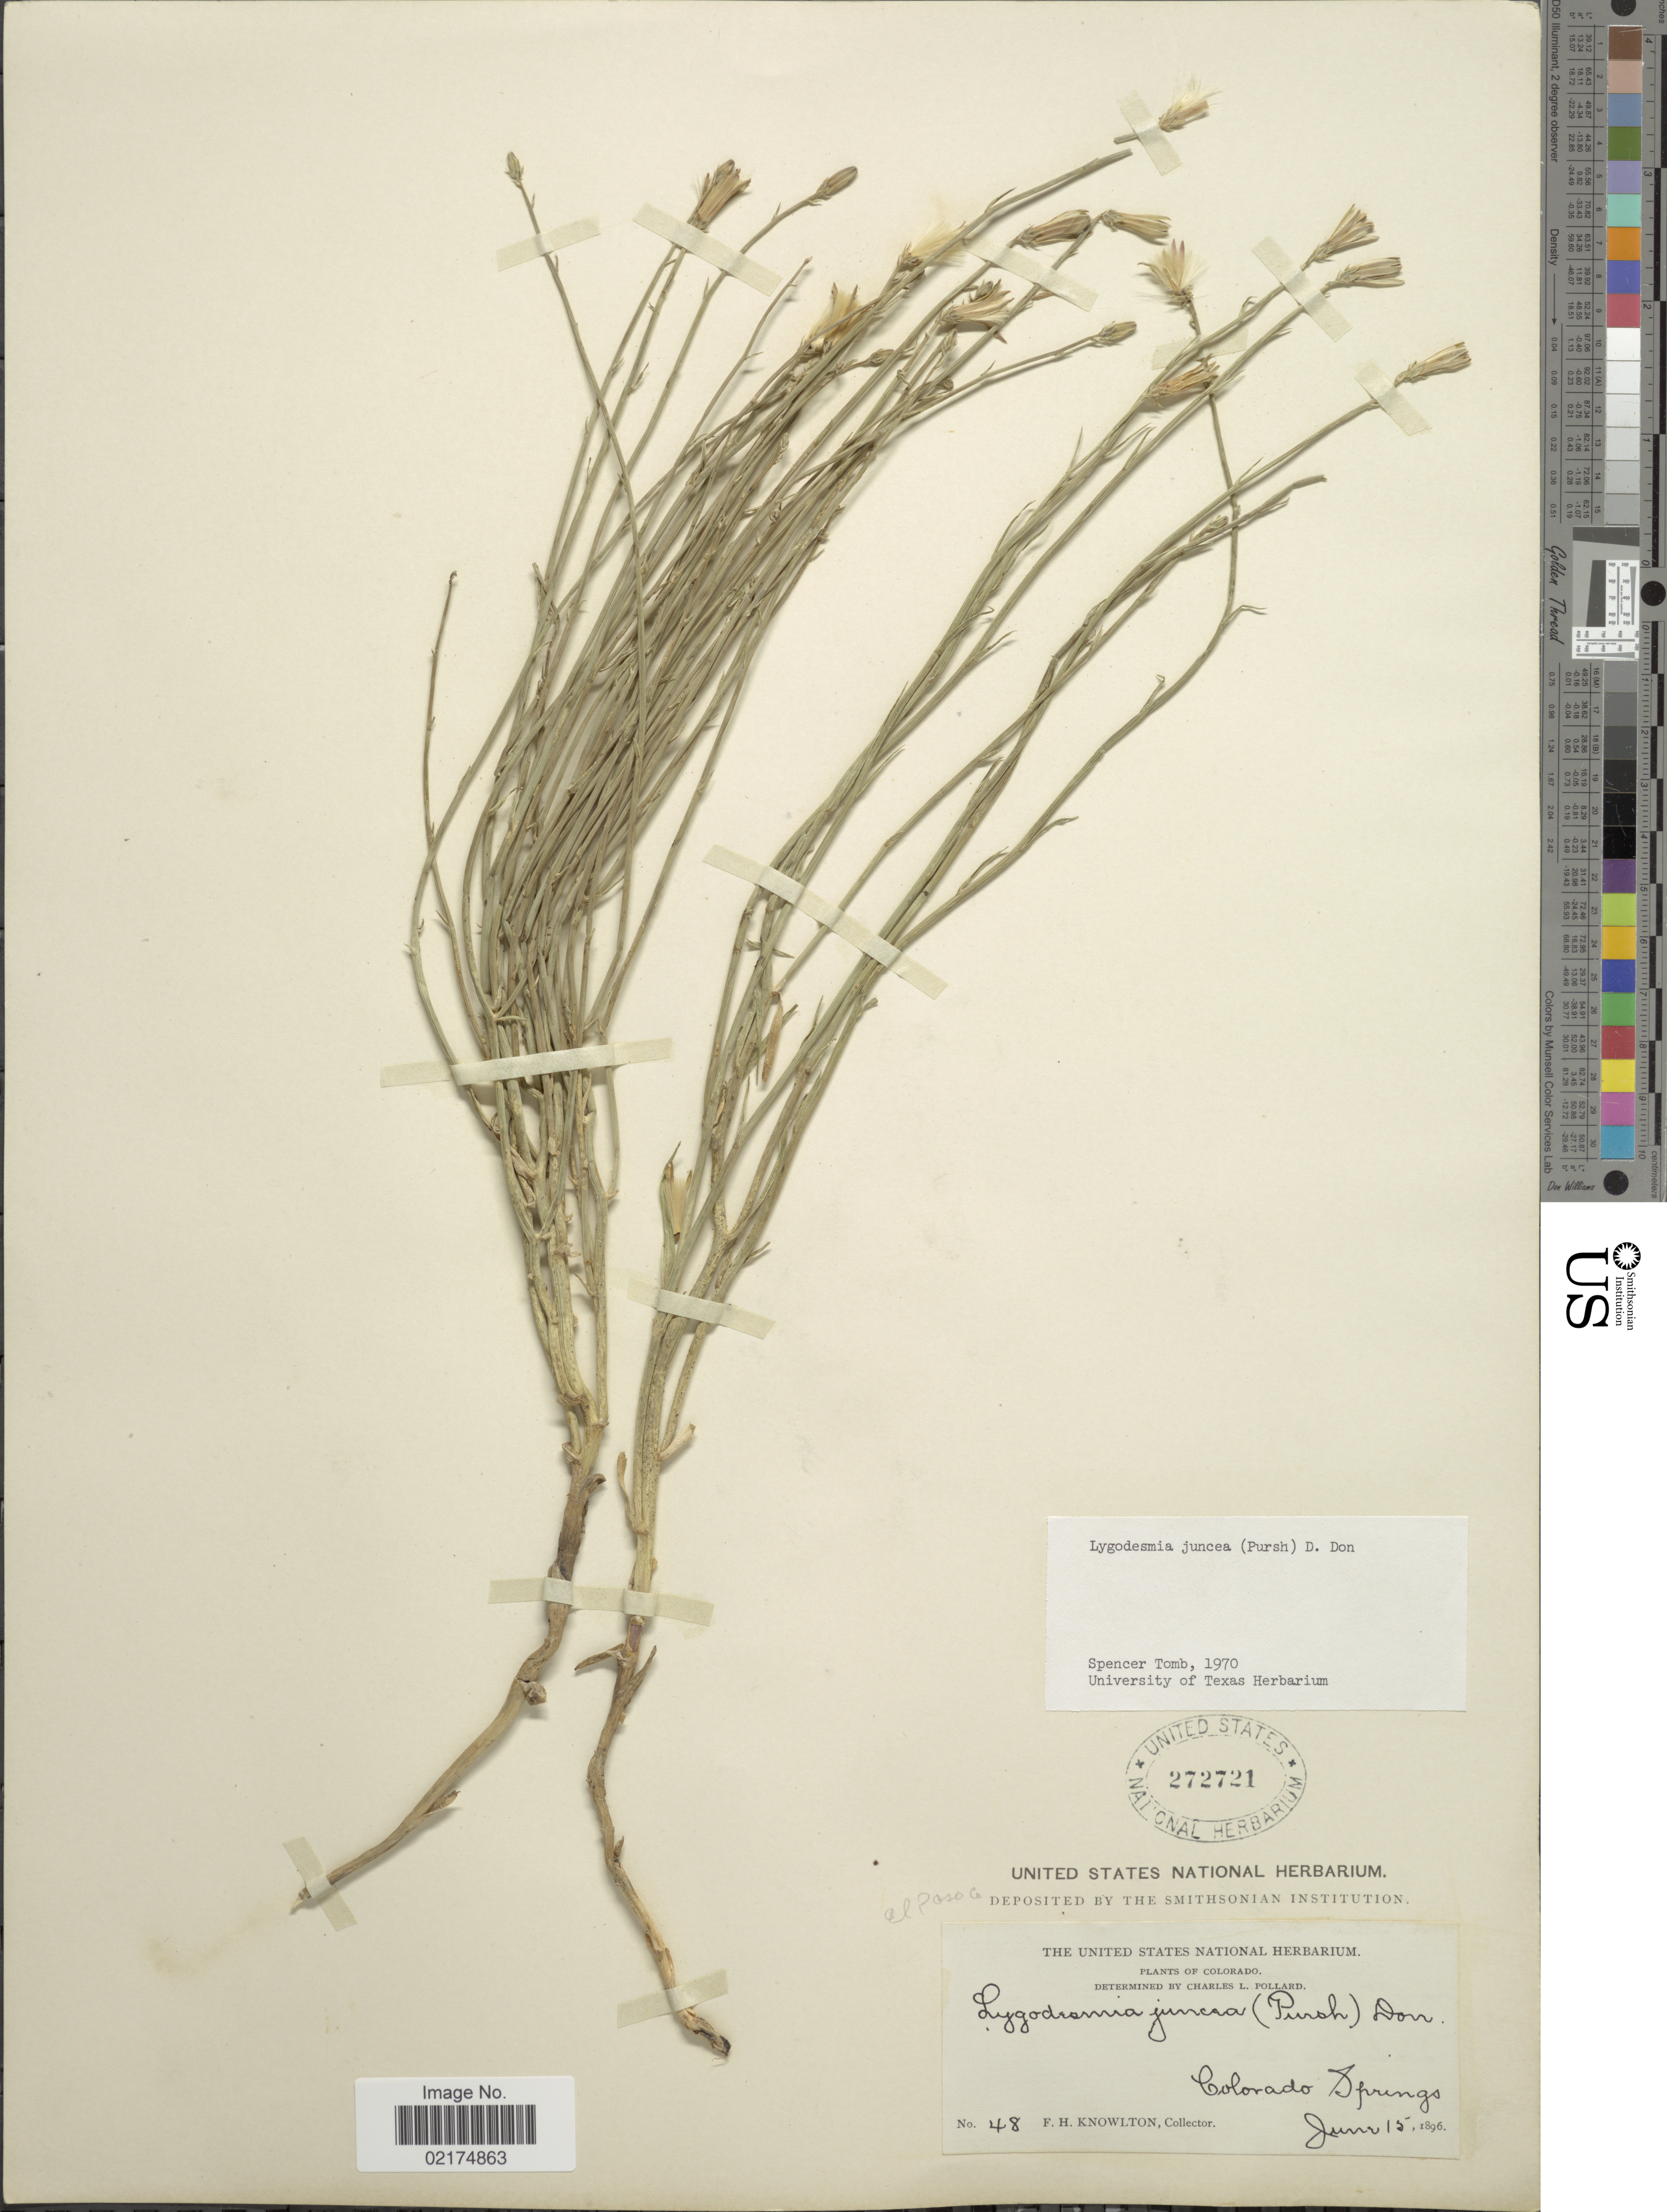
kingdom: Plantae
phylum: Tracheophyta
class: Magnoliopsida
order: Asterales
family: Asteraceae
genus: Lygodesmia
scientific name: Lygodesmia juncea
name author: D. Don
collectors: F. H. Knowlton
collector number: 48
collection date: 1896-06-15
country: United States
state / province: Colorado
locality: Colorado Springs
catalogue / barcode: US 272721